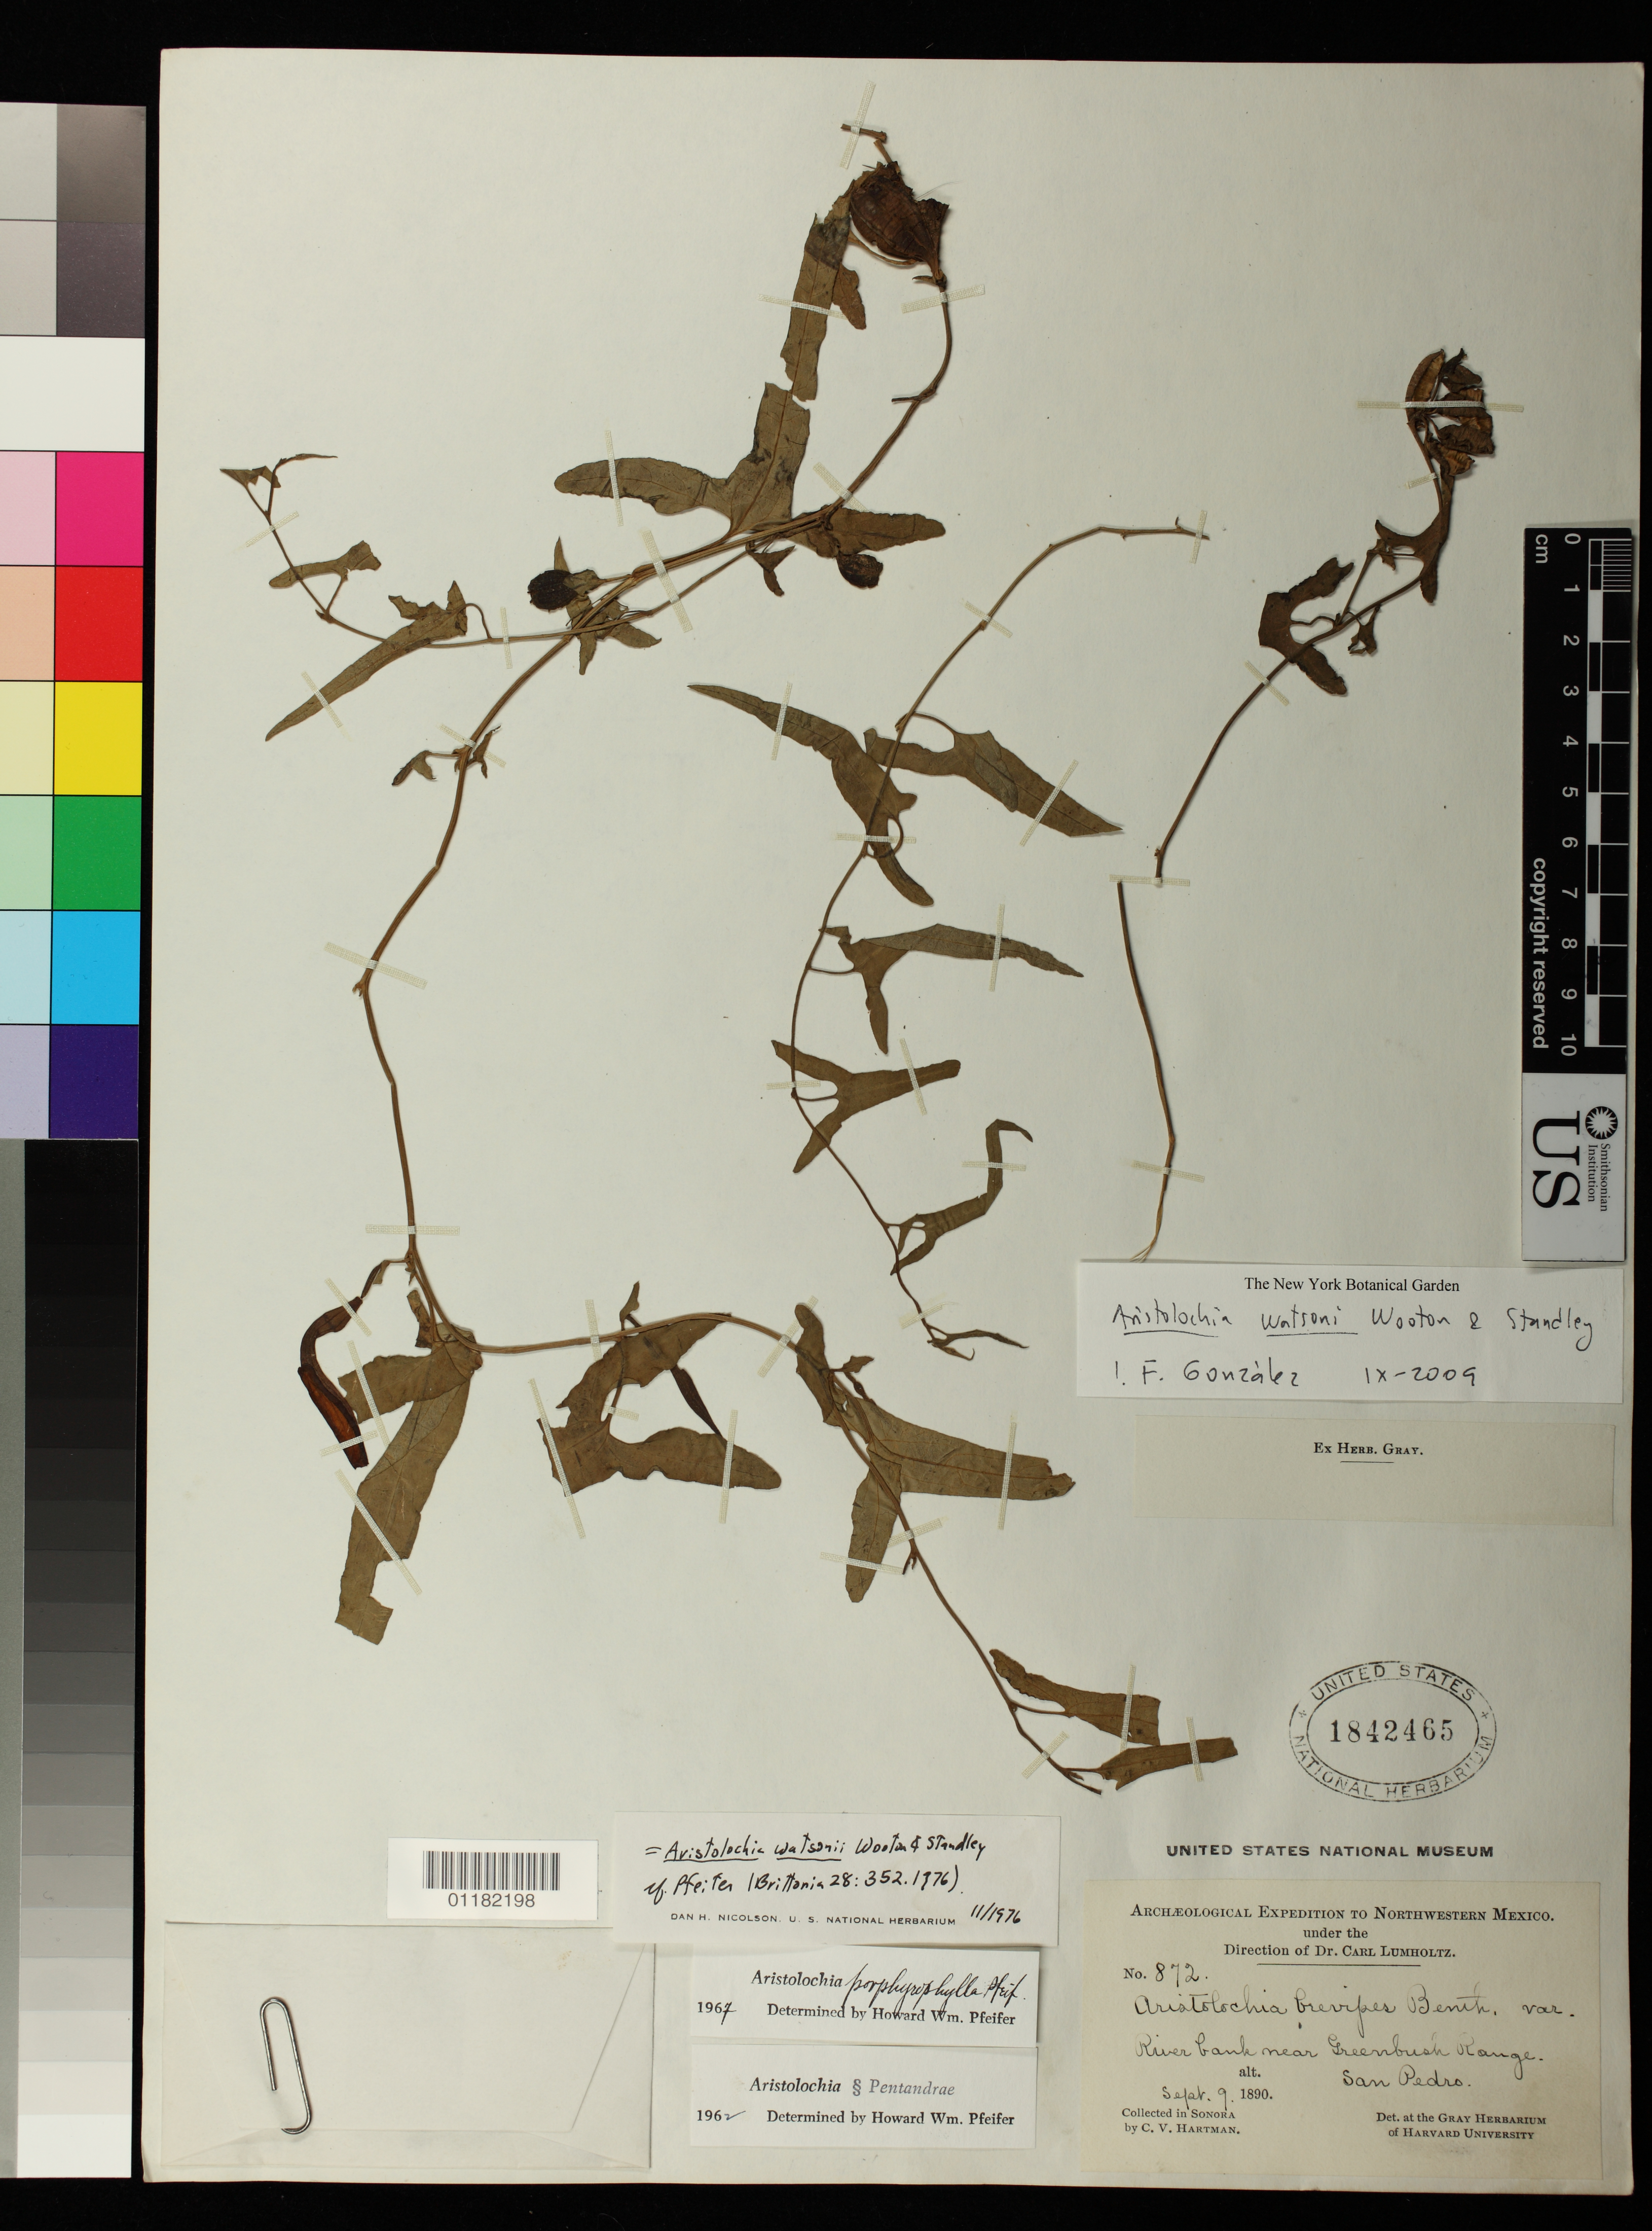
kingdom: Plantae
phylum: Tracheophyta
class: Magnoliopsida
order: Piperales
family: Aristolochiaceae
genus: Aristolochia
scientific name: Aristolochia watsonii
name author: Wooton & Standl.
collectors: C. V. Hartman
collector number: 872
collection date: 1890-09-09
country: Mexico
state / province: Sonora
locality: Riverbank near Greenbush Range San Pedro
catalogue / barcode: US 1842465